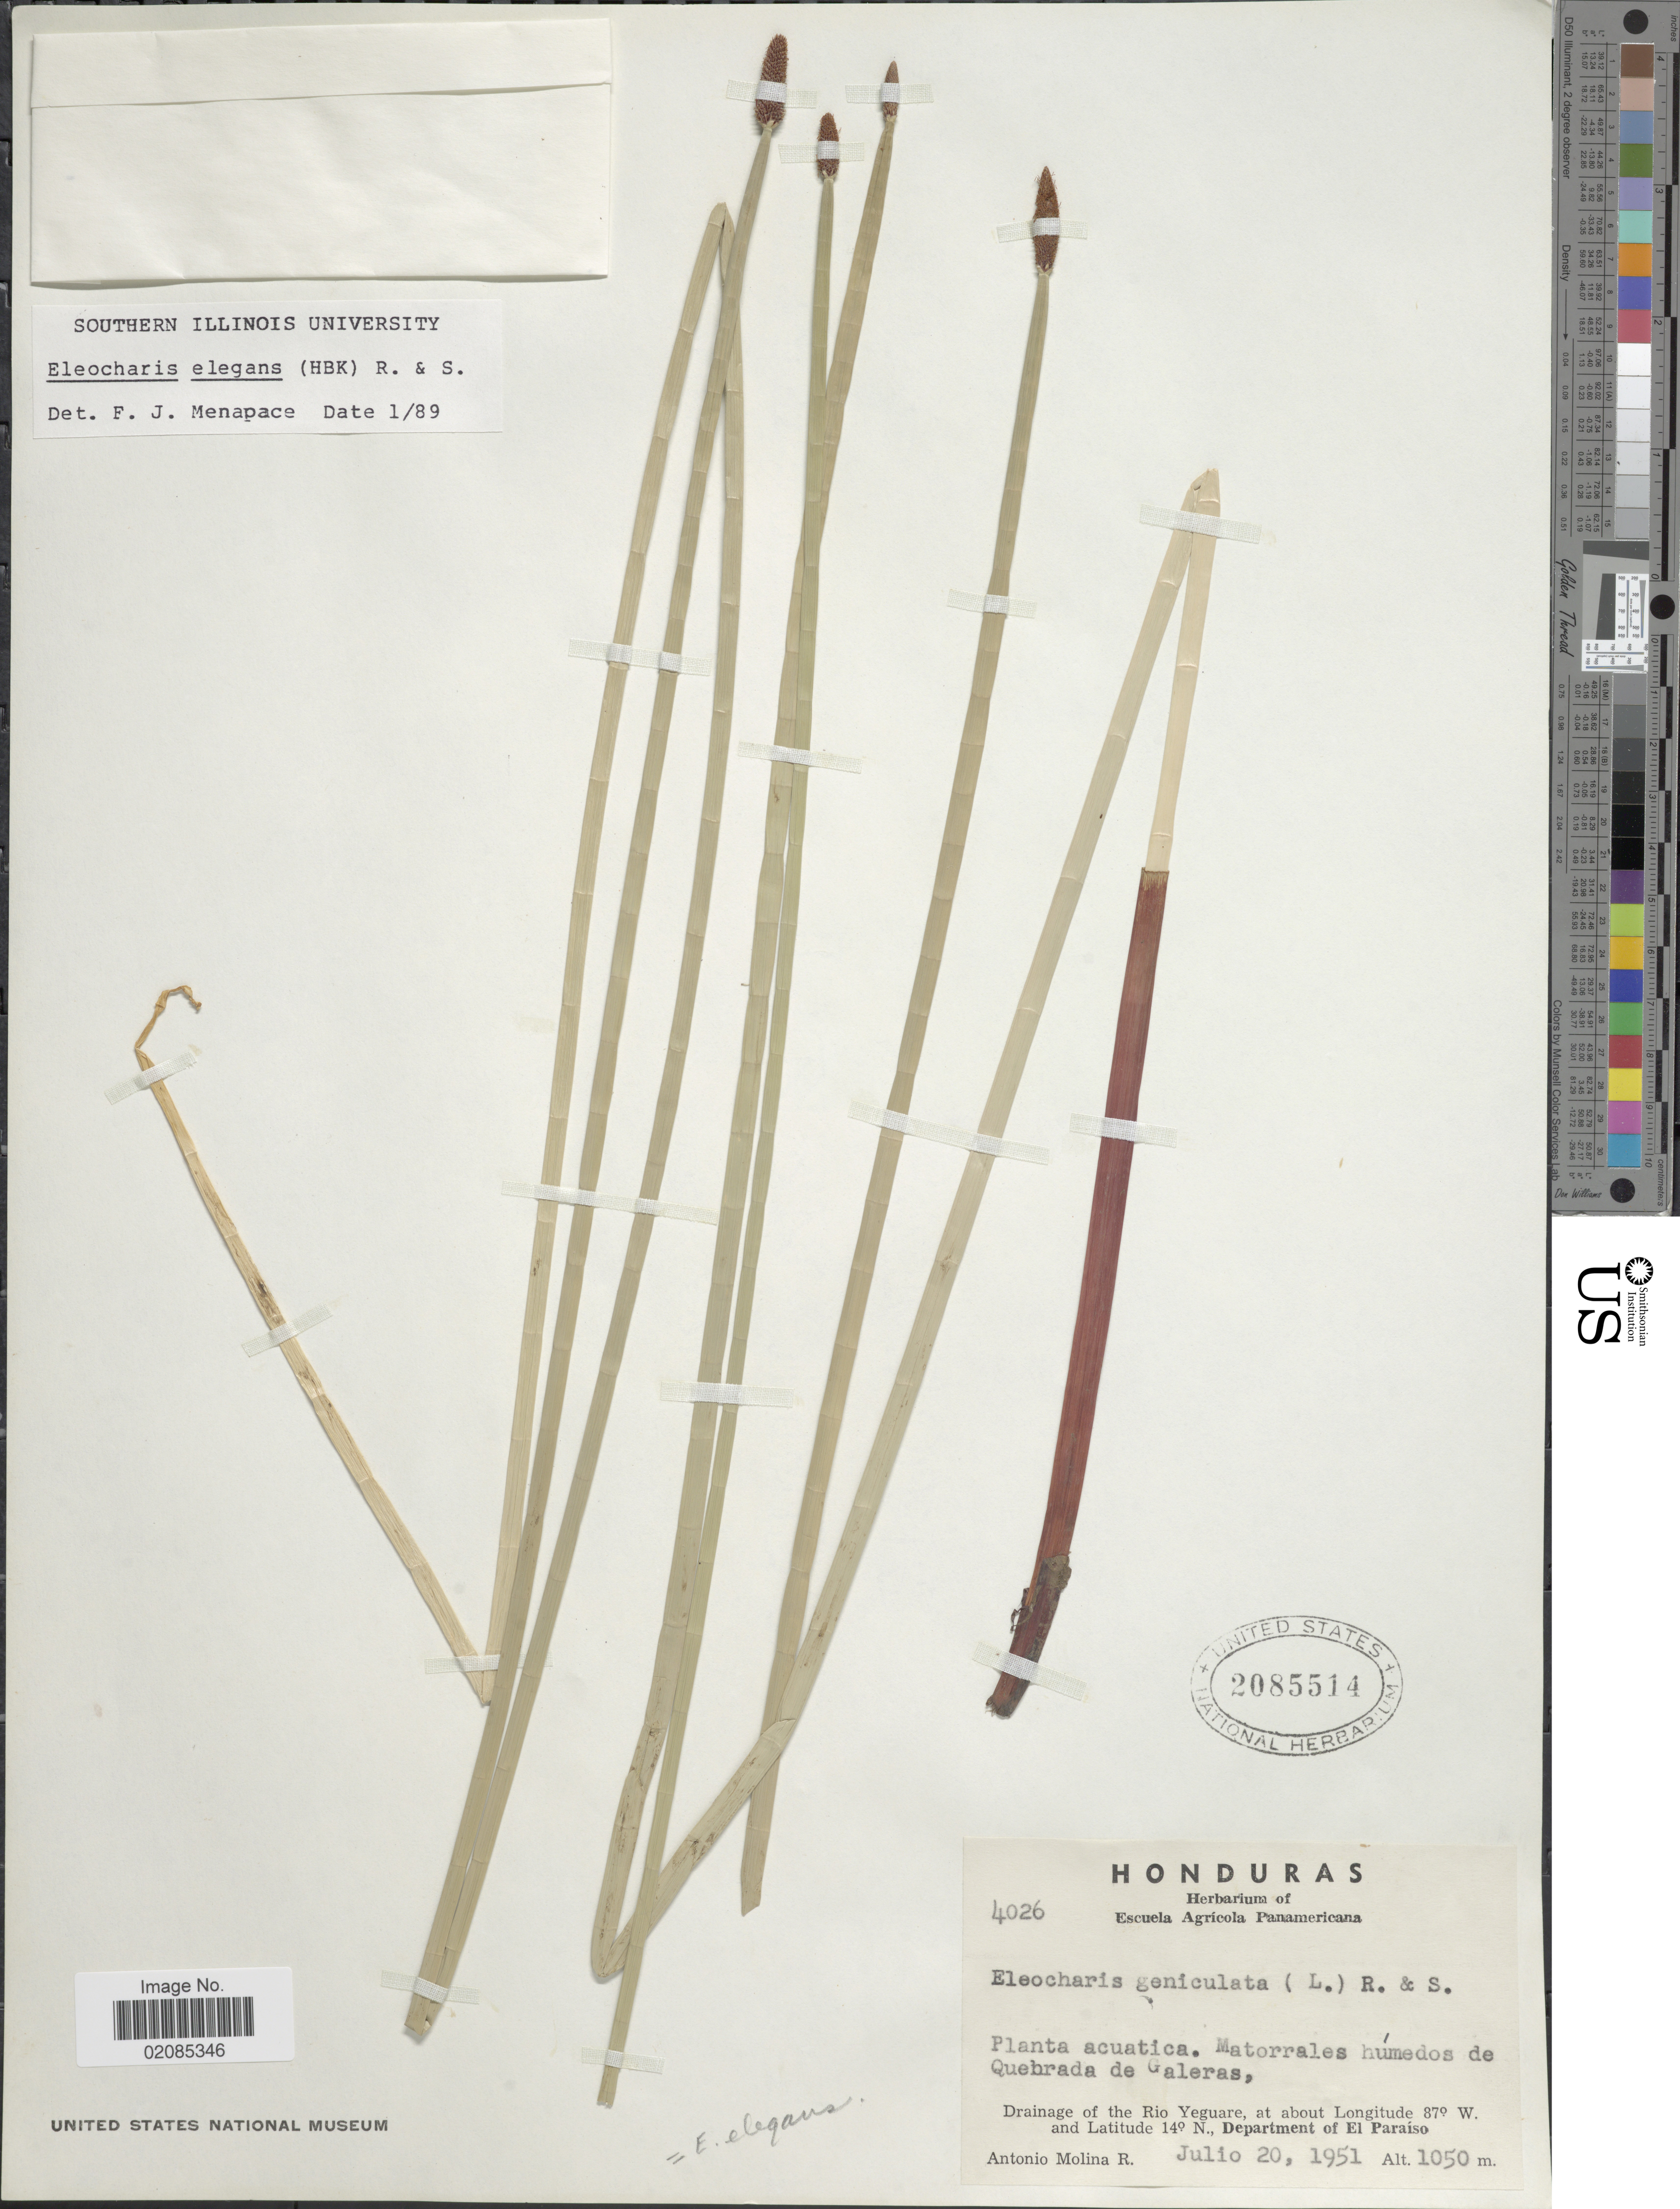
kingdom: Plantae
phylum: Tracheophyta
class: Liliopsida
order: Poales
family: Cyperaceae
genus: Eleocharis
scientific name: Eleocharis elegans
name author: (Kunth) Roem. & Schult.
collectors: A. Molina R.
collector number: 4026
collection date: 1951-07-20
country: Honduras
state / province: El Paraíso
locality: Quebrada de Galeras, Drainage of the Rio Yeguare, Department of El Paraiso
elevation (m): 1050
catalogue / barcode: US 2085514